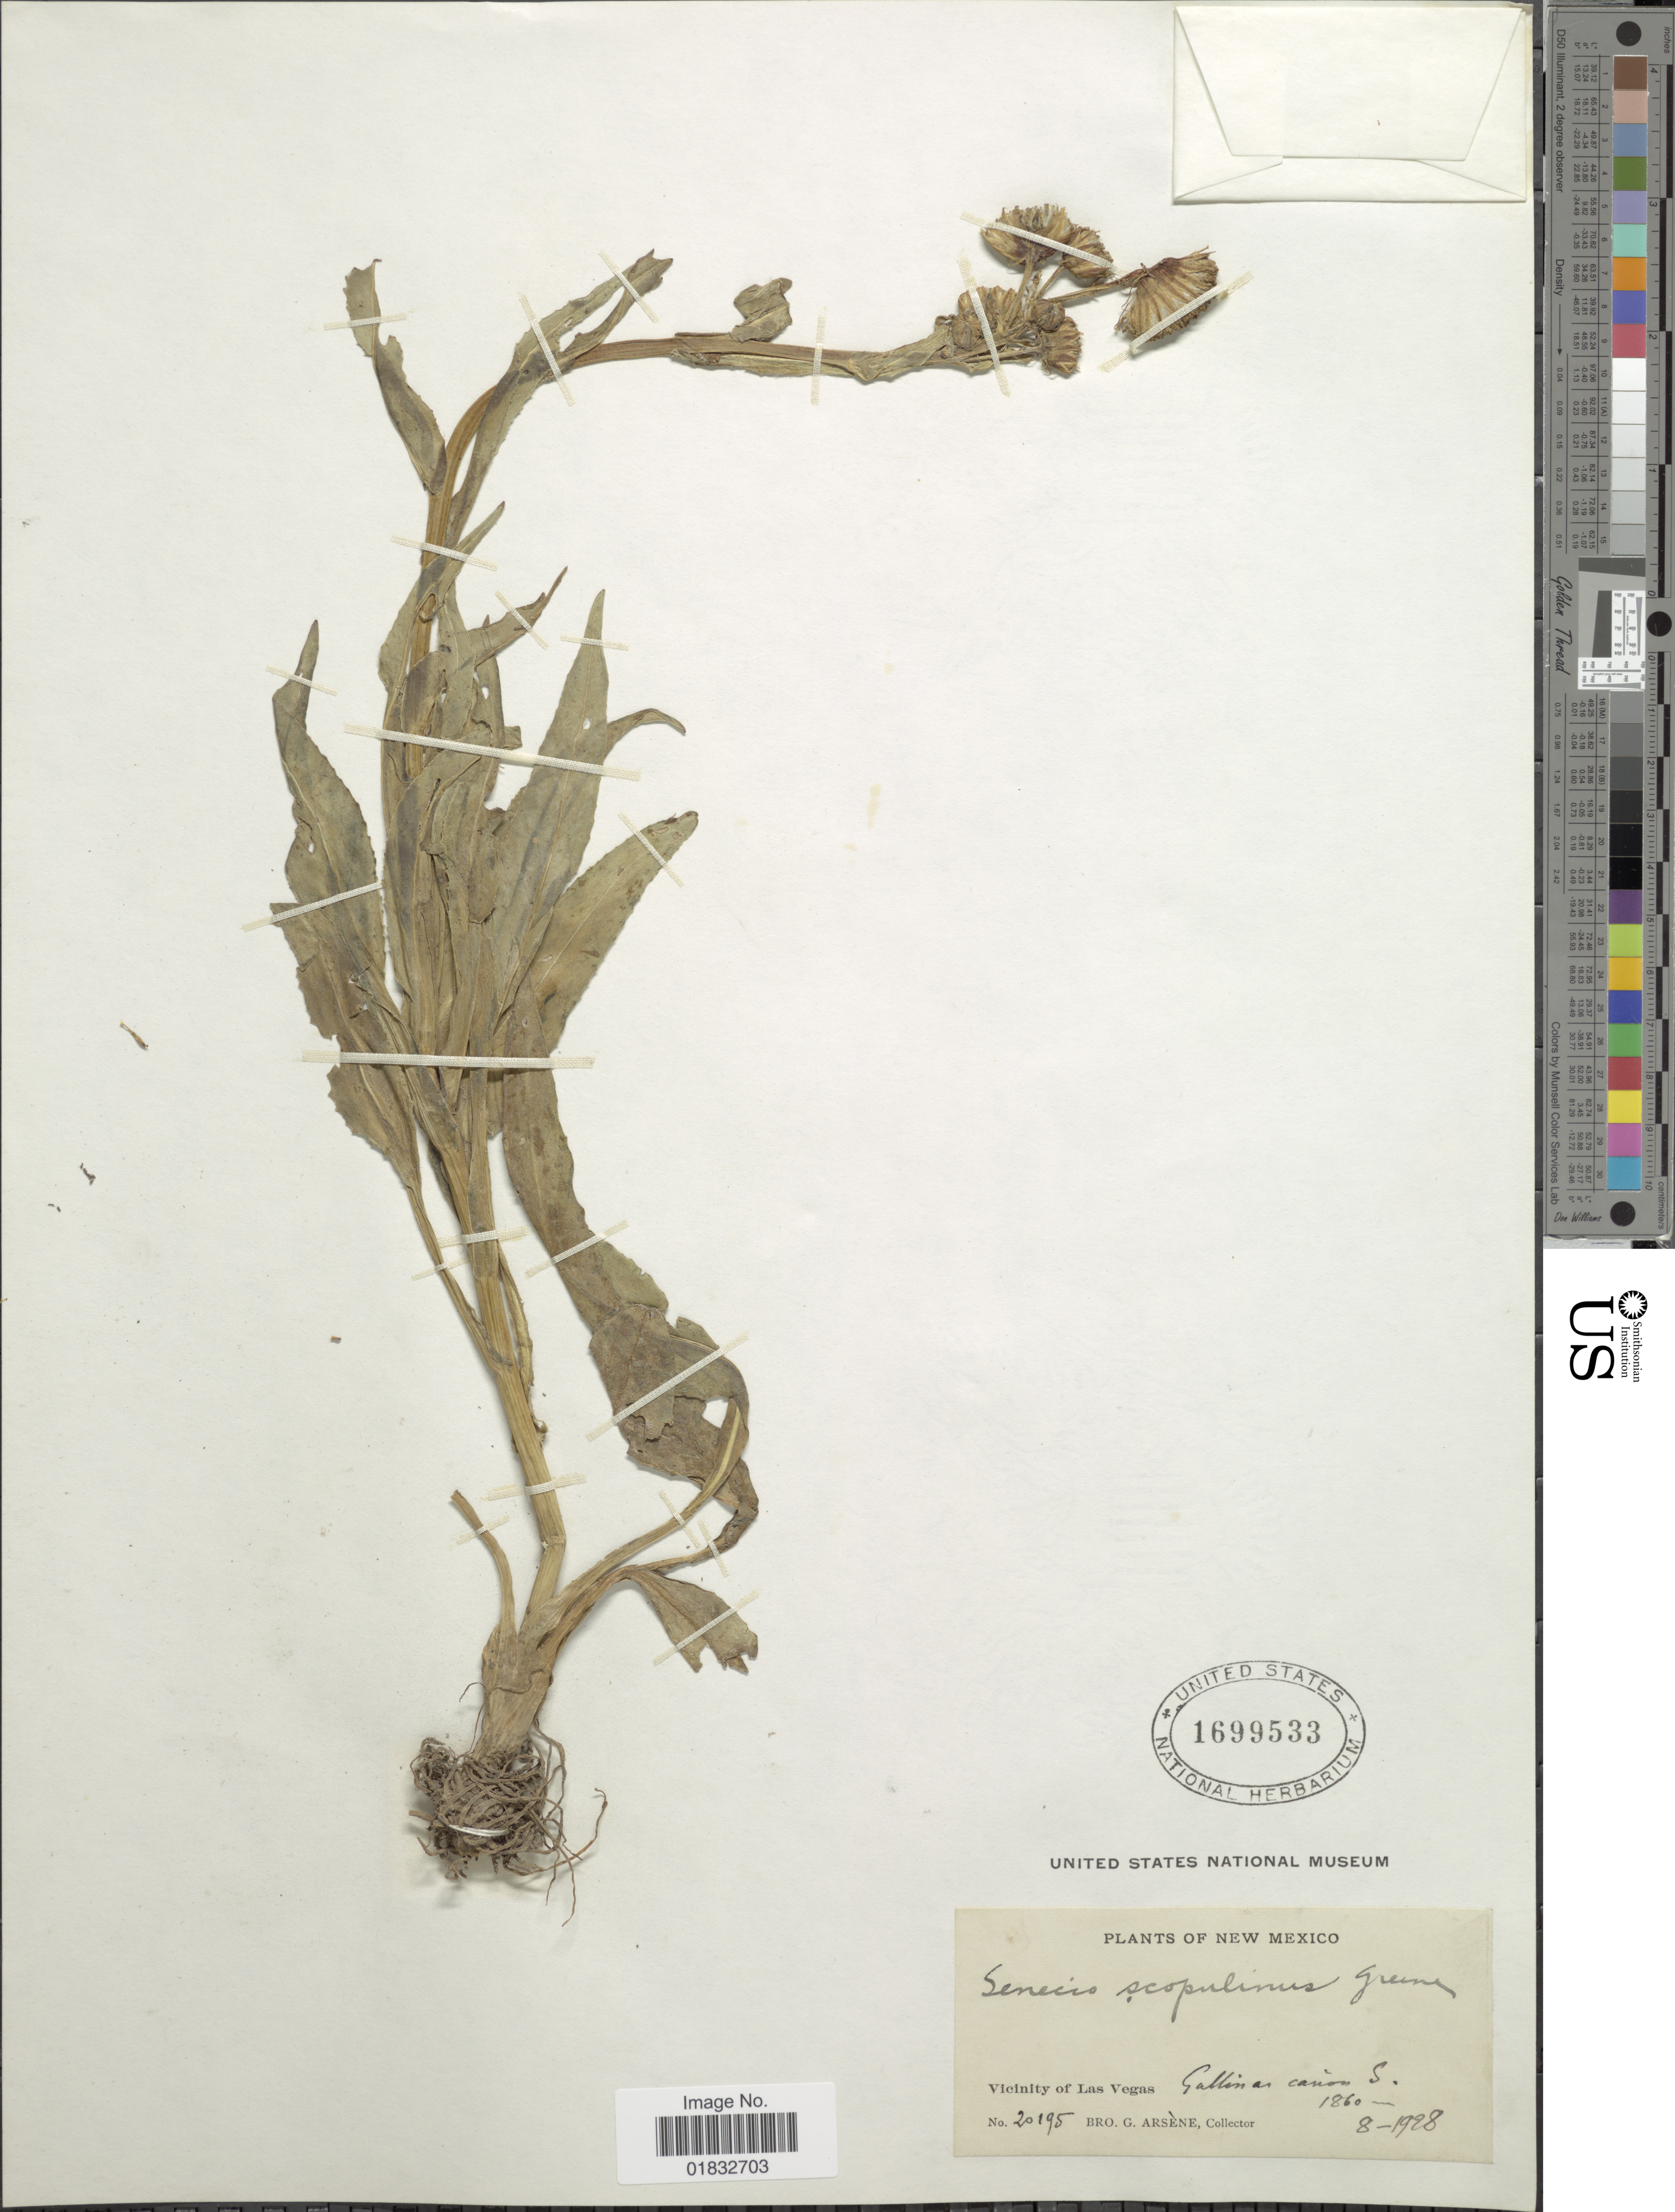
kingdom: Plantae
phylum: Tracheophyta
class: Magnoliopsida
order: Asterales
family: Asteraceae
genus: Senecio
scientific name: Senecio bigelovii var. hallii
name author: A. Gray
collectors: Bro. G. Arsène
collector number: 20195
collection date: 1928-08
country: United States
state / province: New Mexico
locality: Vicinity of Las Vegas, Gallinas cañon S.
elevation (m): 1860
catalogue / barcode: US 1699533